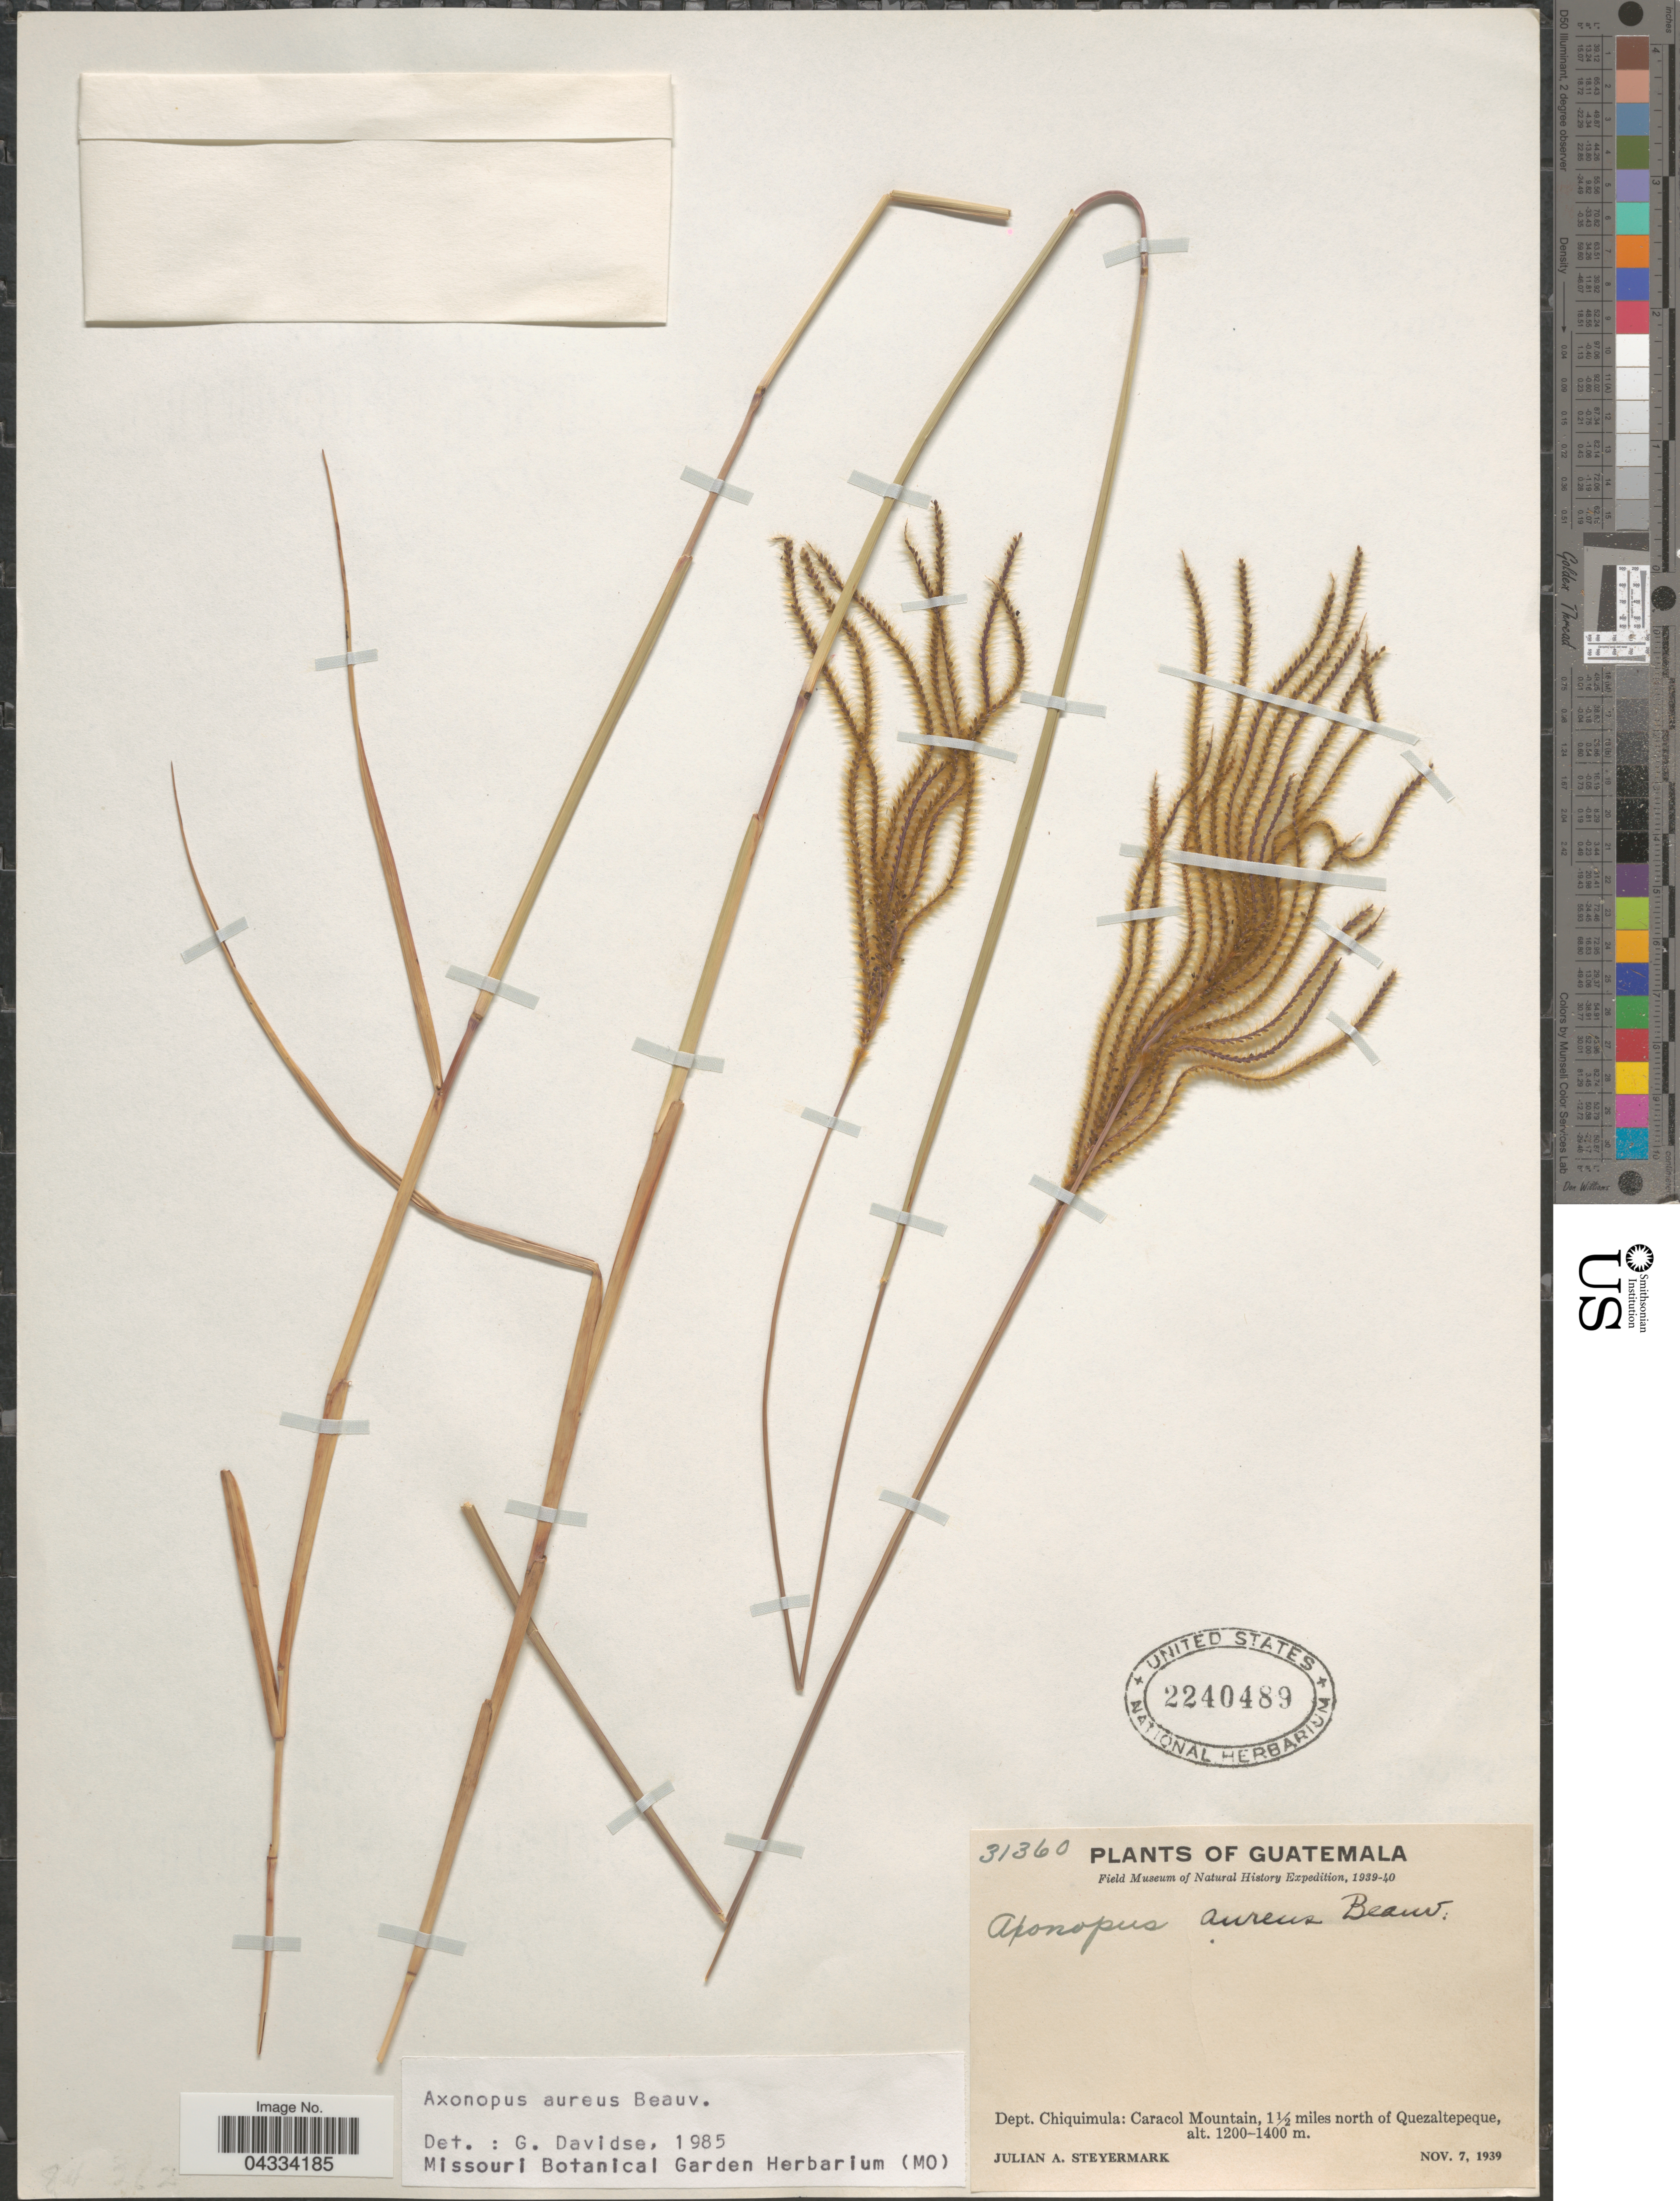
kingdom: Plantae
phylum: Tracheophyta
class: Liliopsida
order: Poales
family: Poaceae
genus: Axonopus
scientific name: Axonopus aureus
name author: P. Beauv.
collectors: J. Steyermark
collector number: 31360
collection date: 1939-11-07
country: Guatemala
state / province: Chiquimula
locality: Field Museum of Natural History Expedition, 1939-40. Dept. Chiquimula: Caracol Mountain, 1½ miles north of Quezaltepeque.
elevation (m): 1200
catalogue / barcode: US 2240489